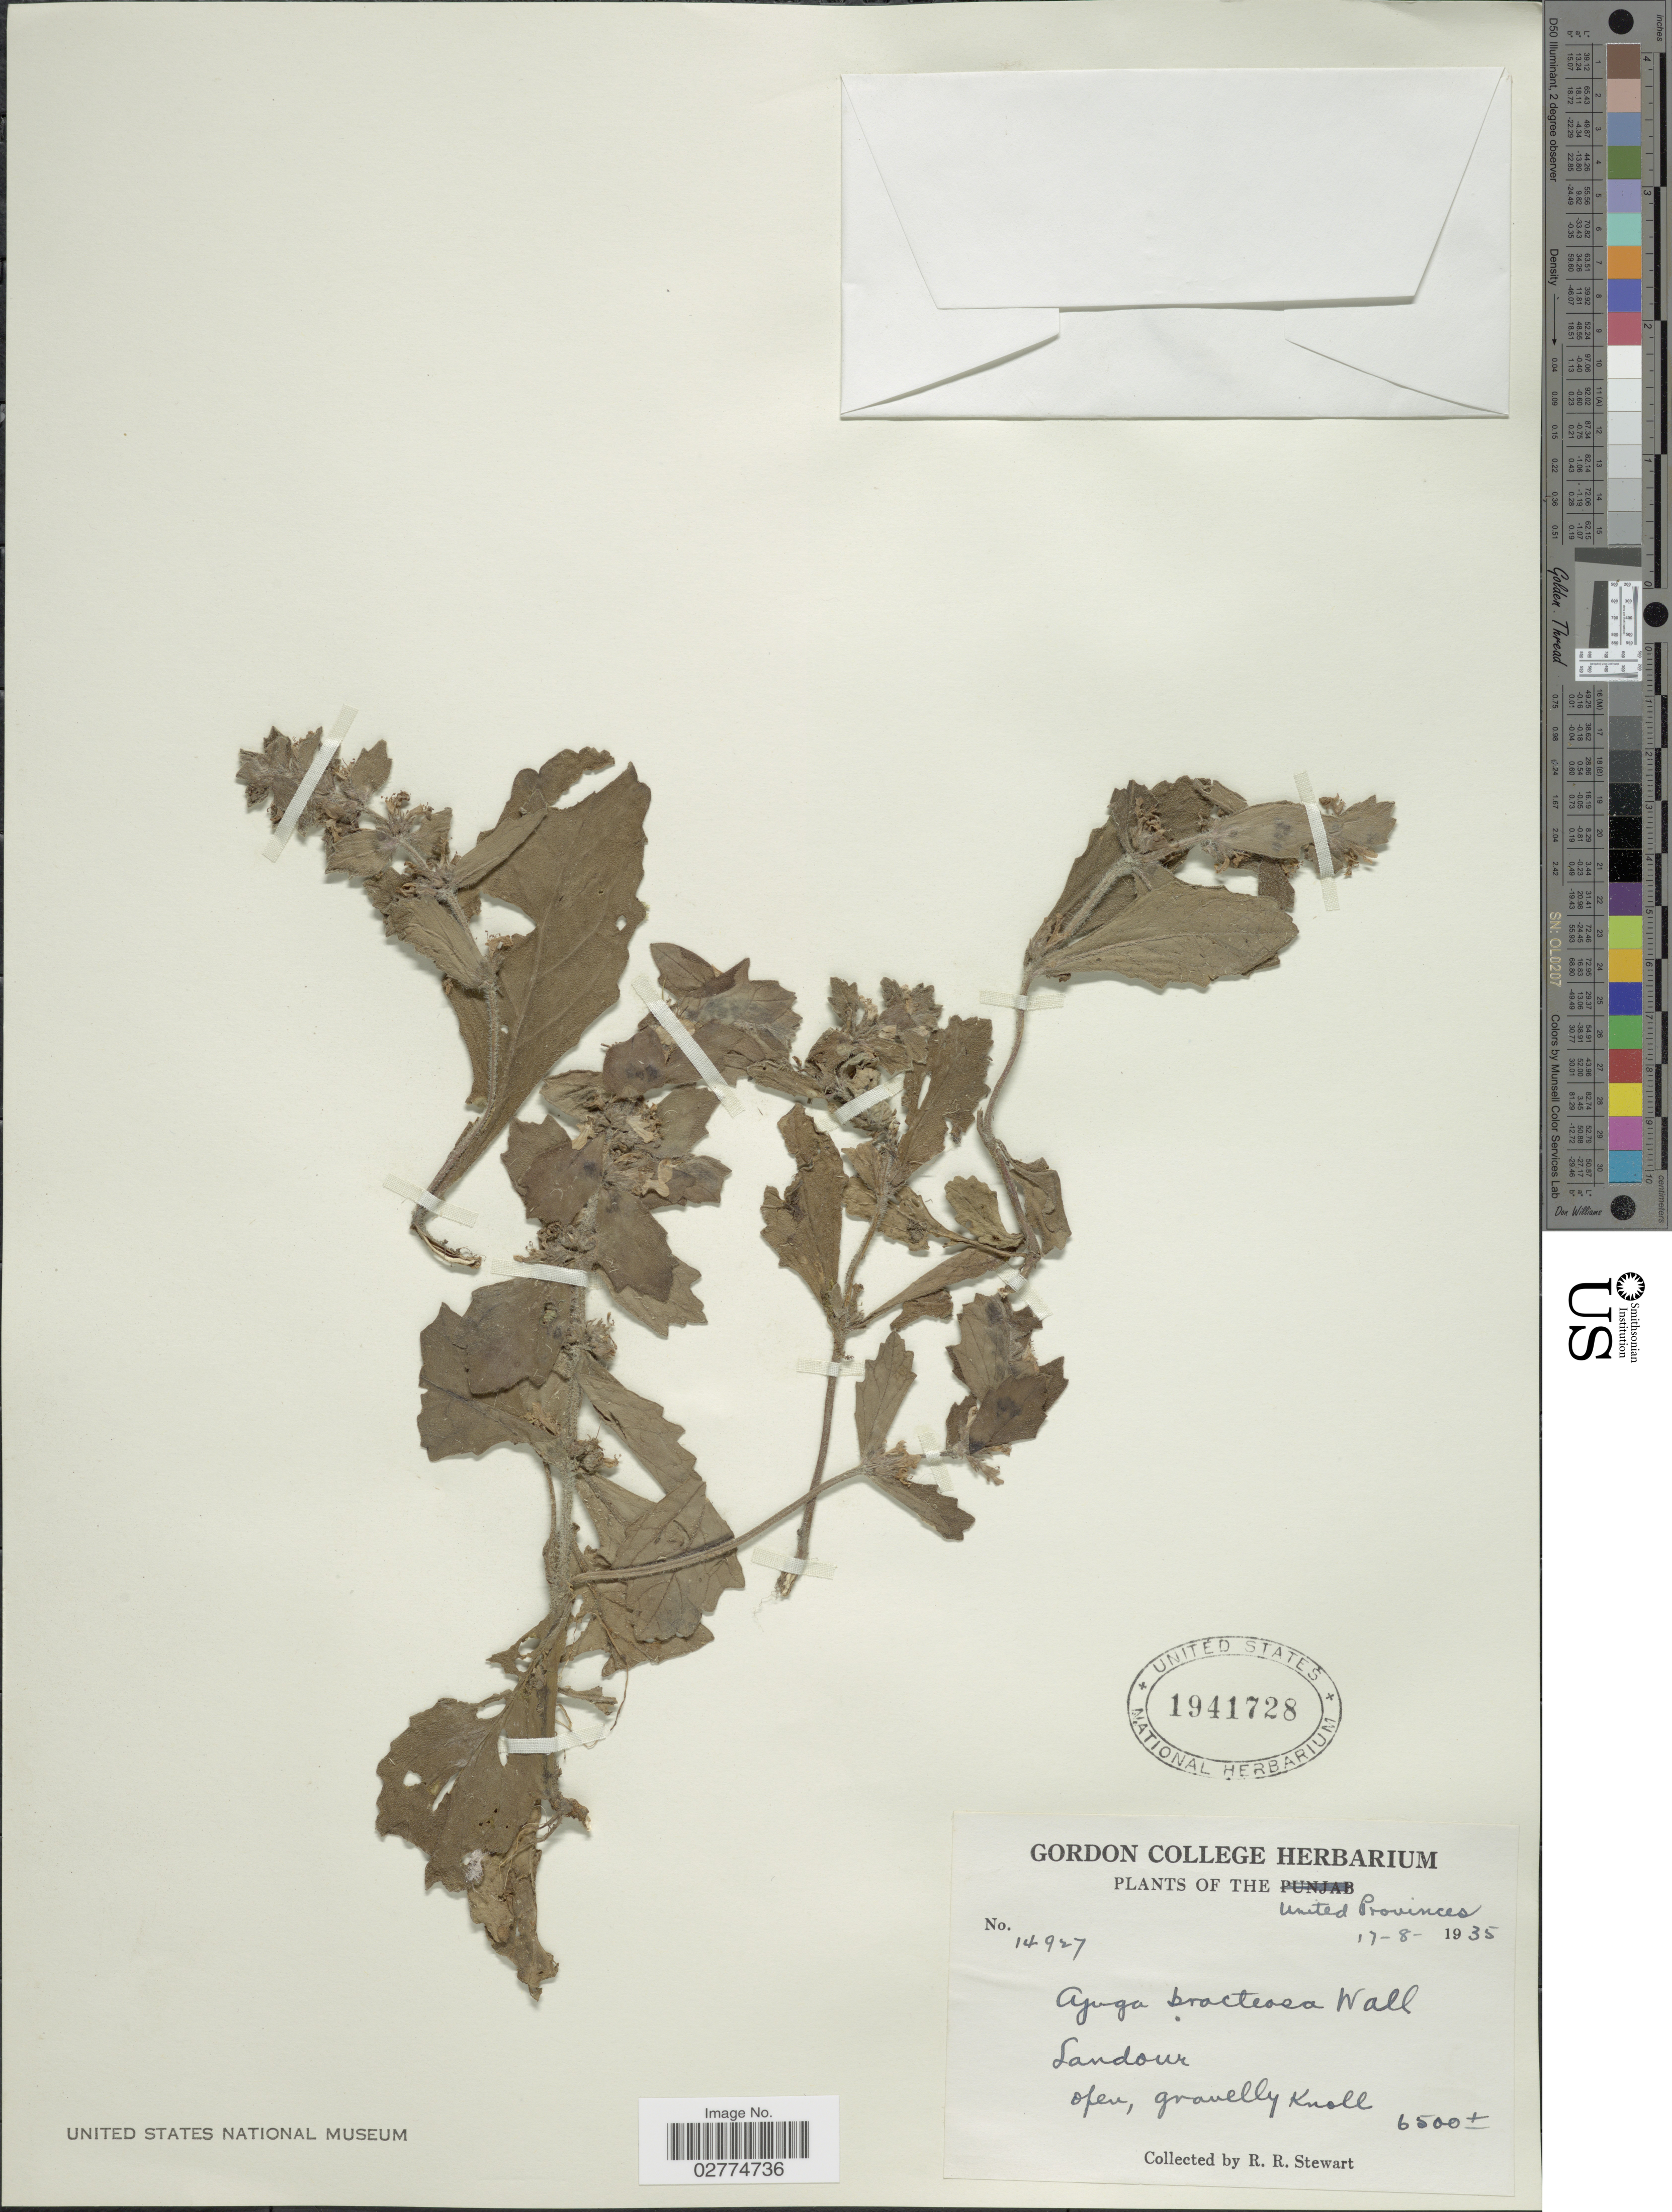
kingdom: Plantae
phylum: Tracheophyta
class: Magnoliopsida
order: Lamiales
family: Lamiaceae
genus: Ajuga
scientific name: Ajuga bracteosa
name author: Wall. ex Benth.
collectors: R. R. Stewart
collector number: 14927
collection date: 1935-08-17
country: India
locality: United Provinces, Landour.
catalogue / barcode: US 1941728